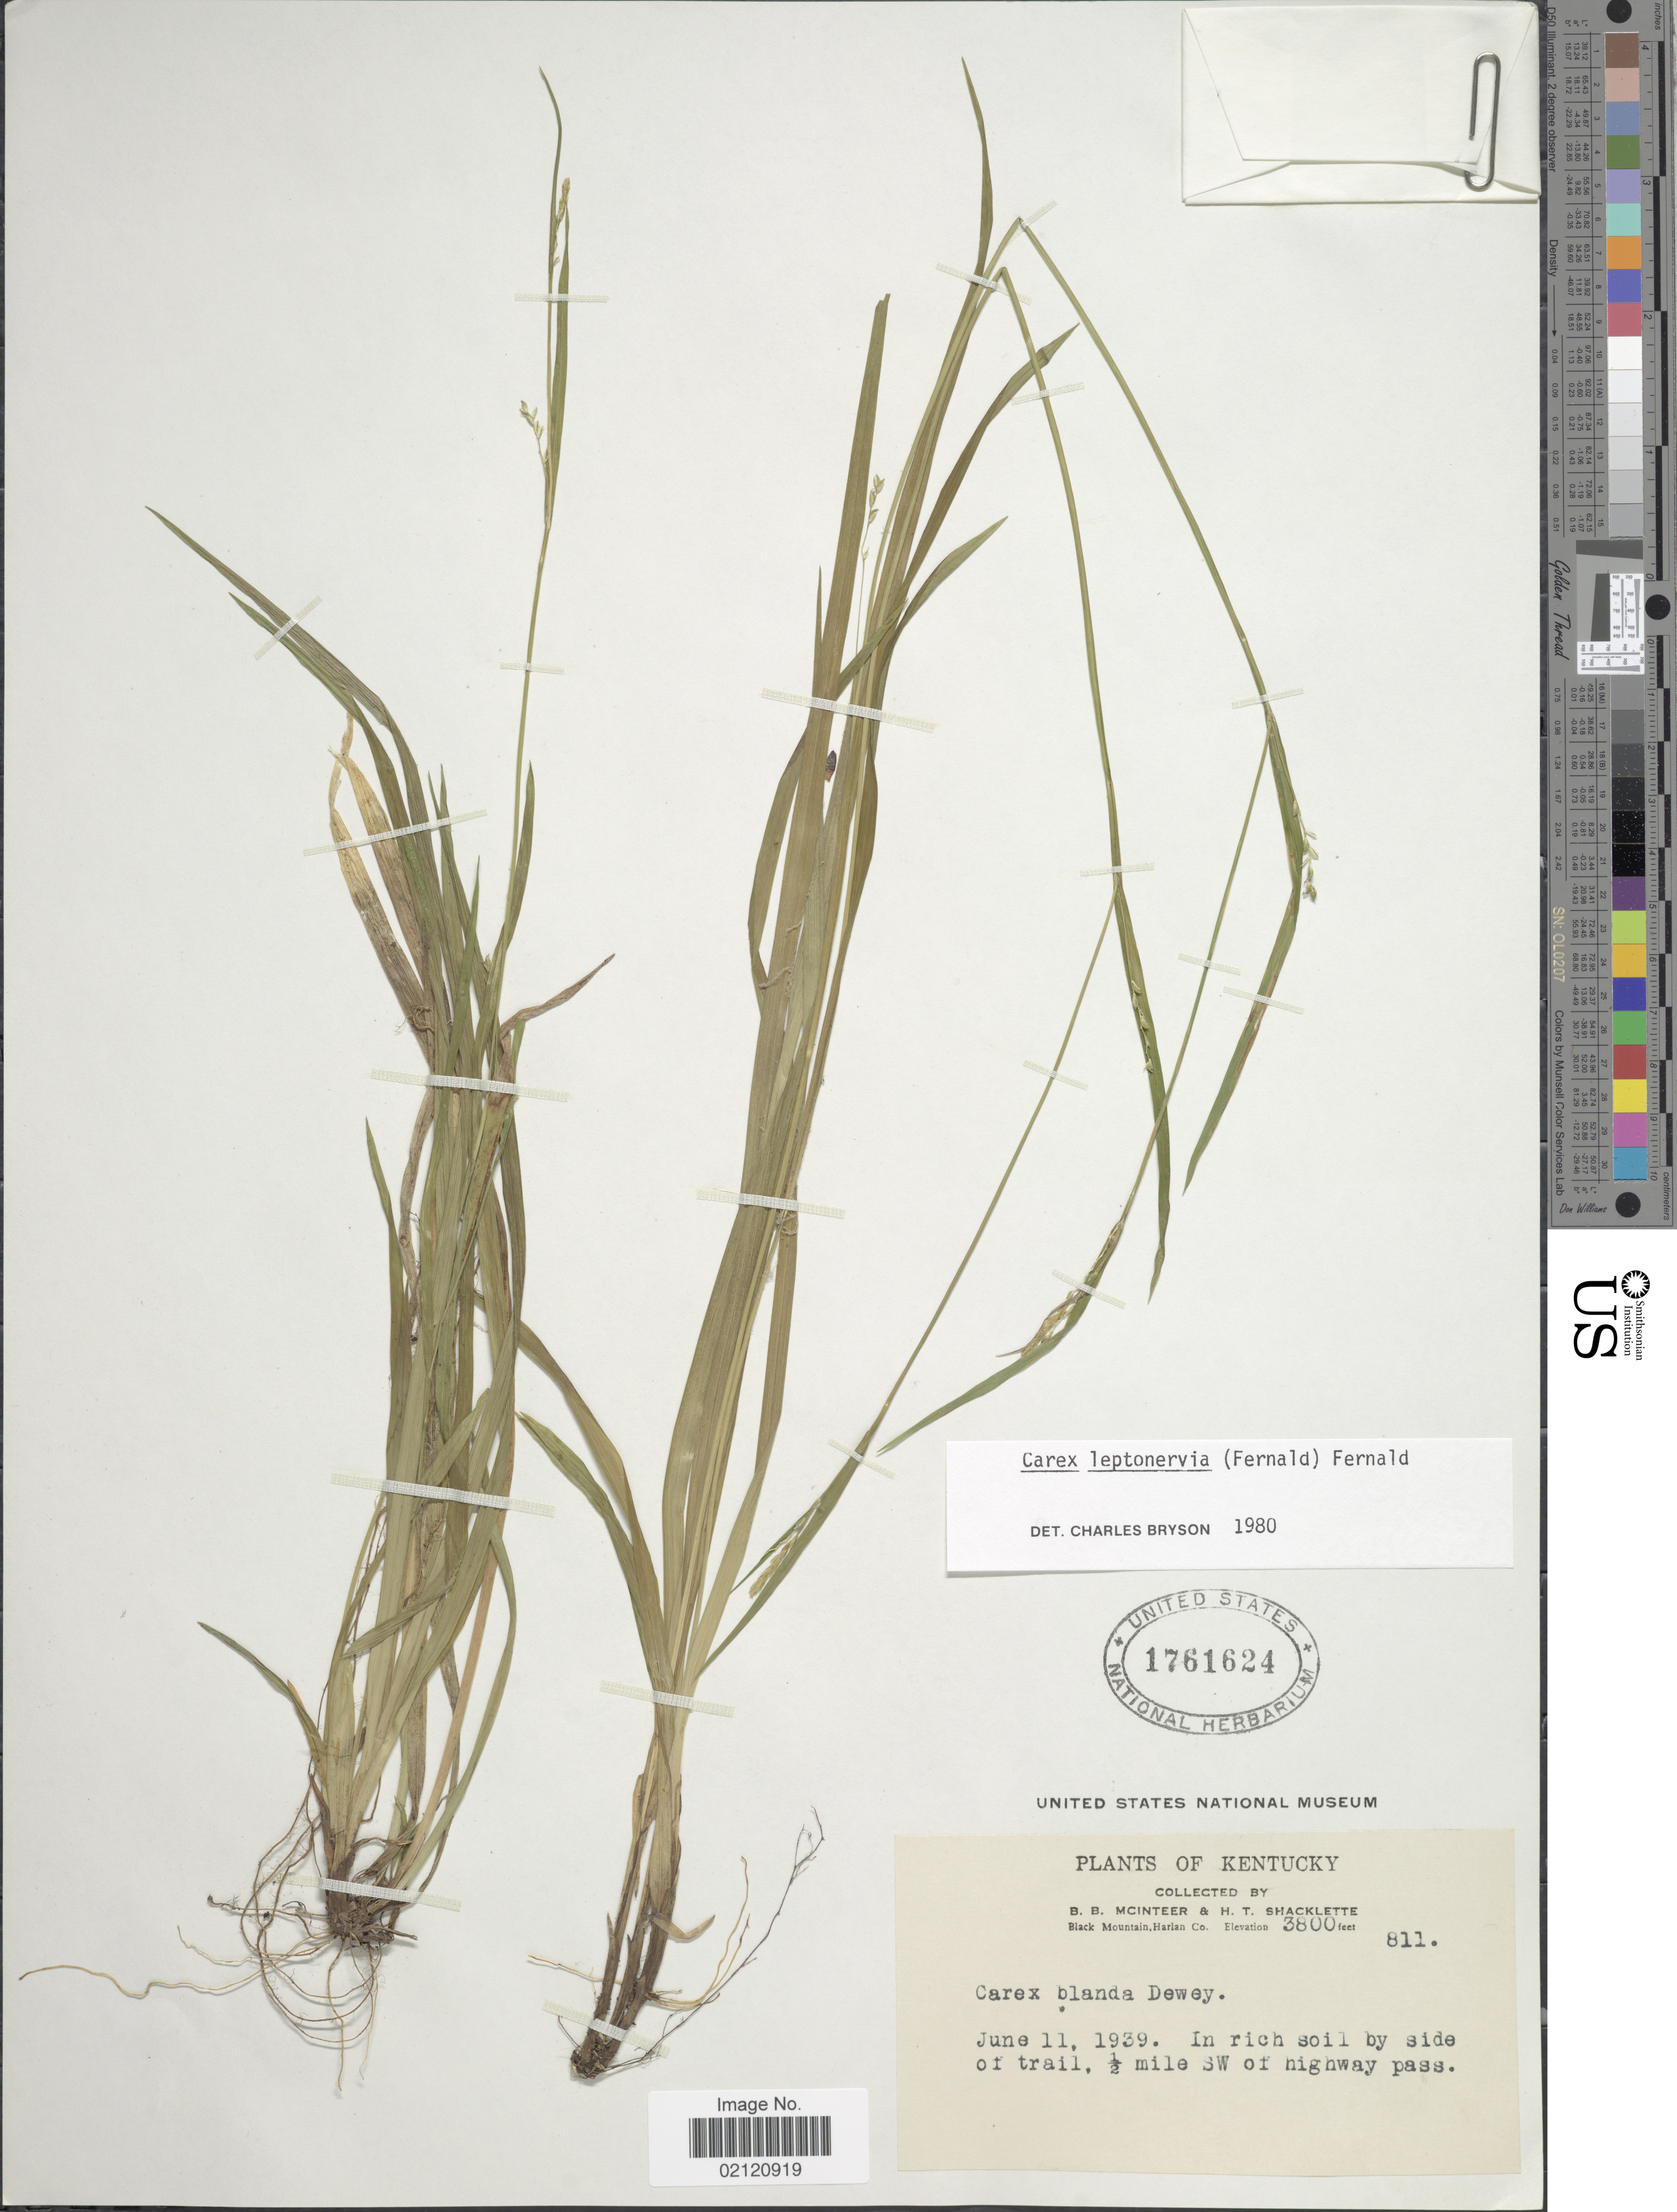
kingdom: Plantae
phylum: Tracheophyta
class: Liliopsida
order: Poales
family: Cyperaceae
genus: Carex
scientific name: Carex leptonervia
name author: (Fernald) Fernald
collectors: B. McInteer & H. Shacklette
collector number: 811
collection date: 1939-06-11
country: United States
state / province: Kentucky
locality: Black Mountain, Harlan Co., in rich soil by side of trail, ½ mile SW of highway Pass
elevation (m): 1158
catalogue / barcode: US 1761624